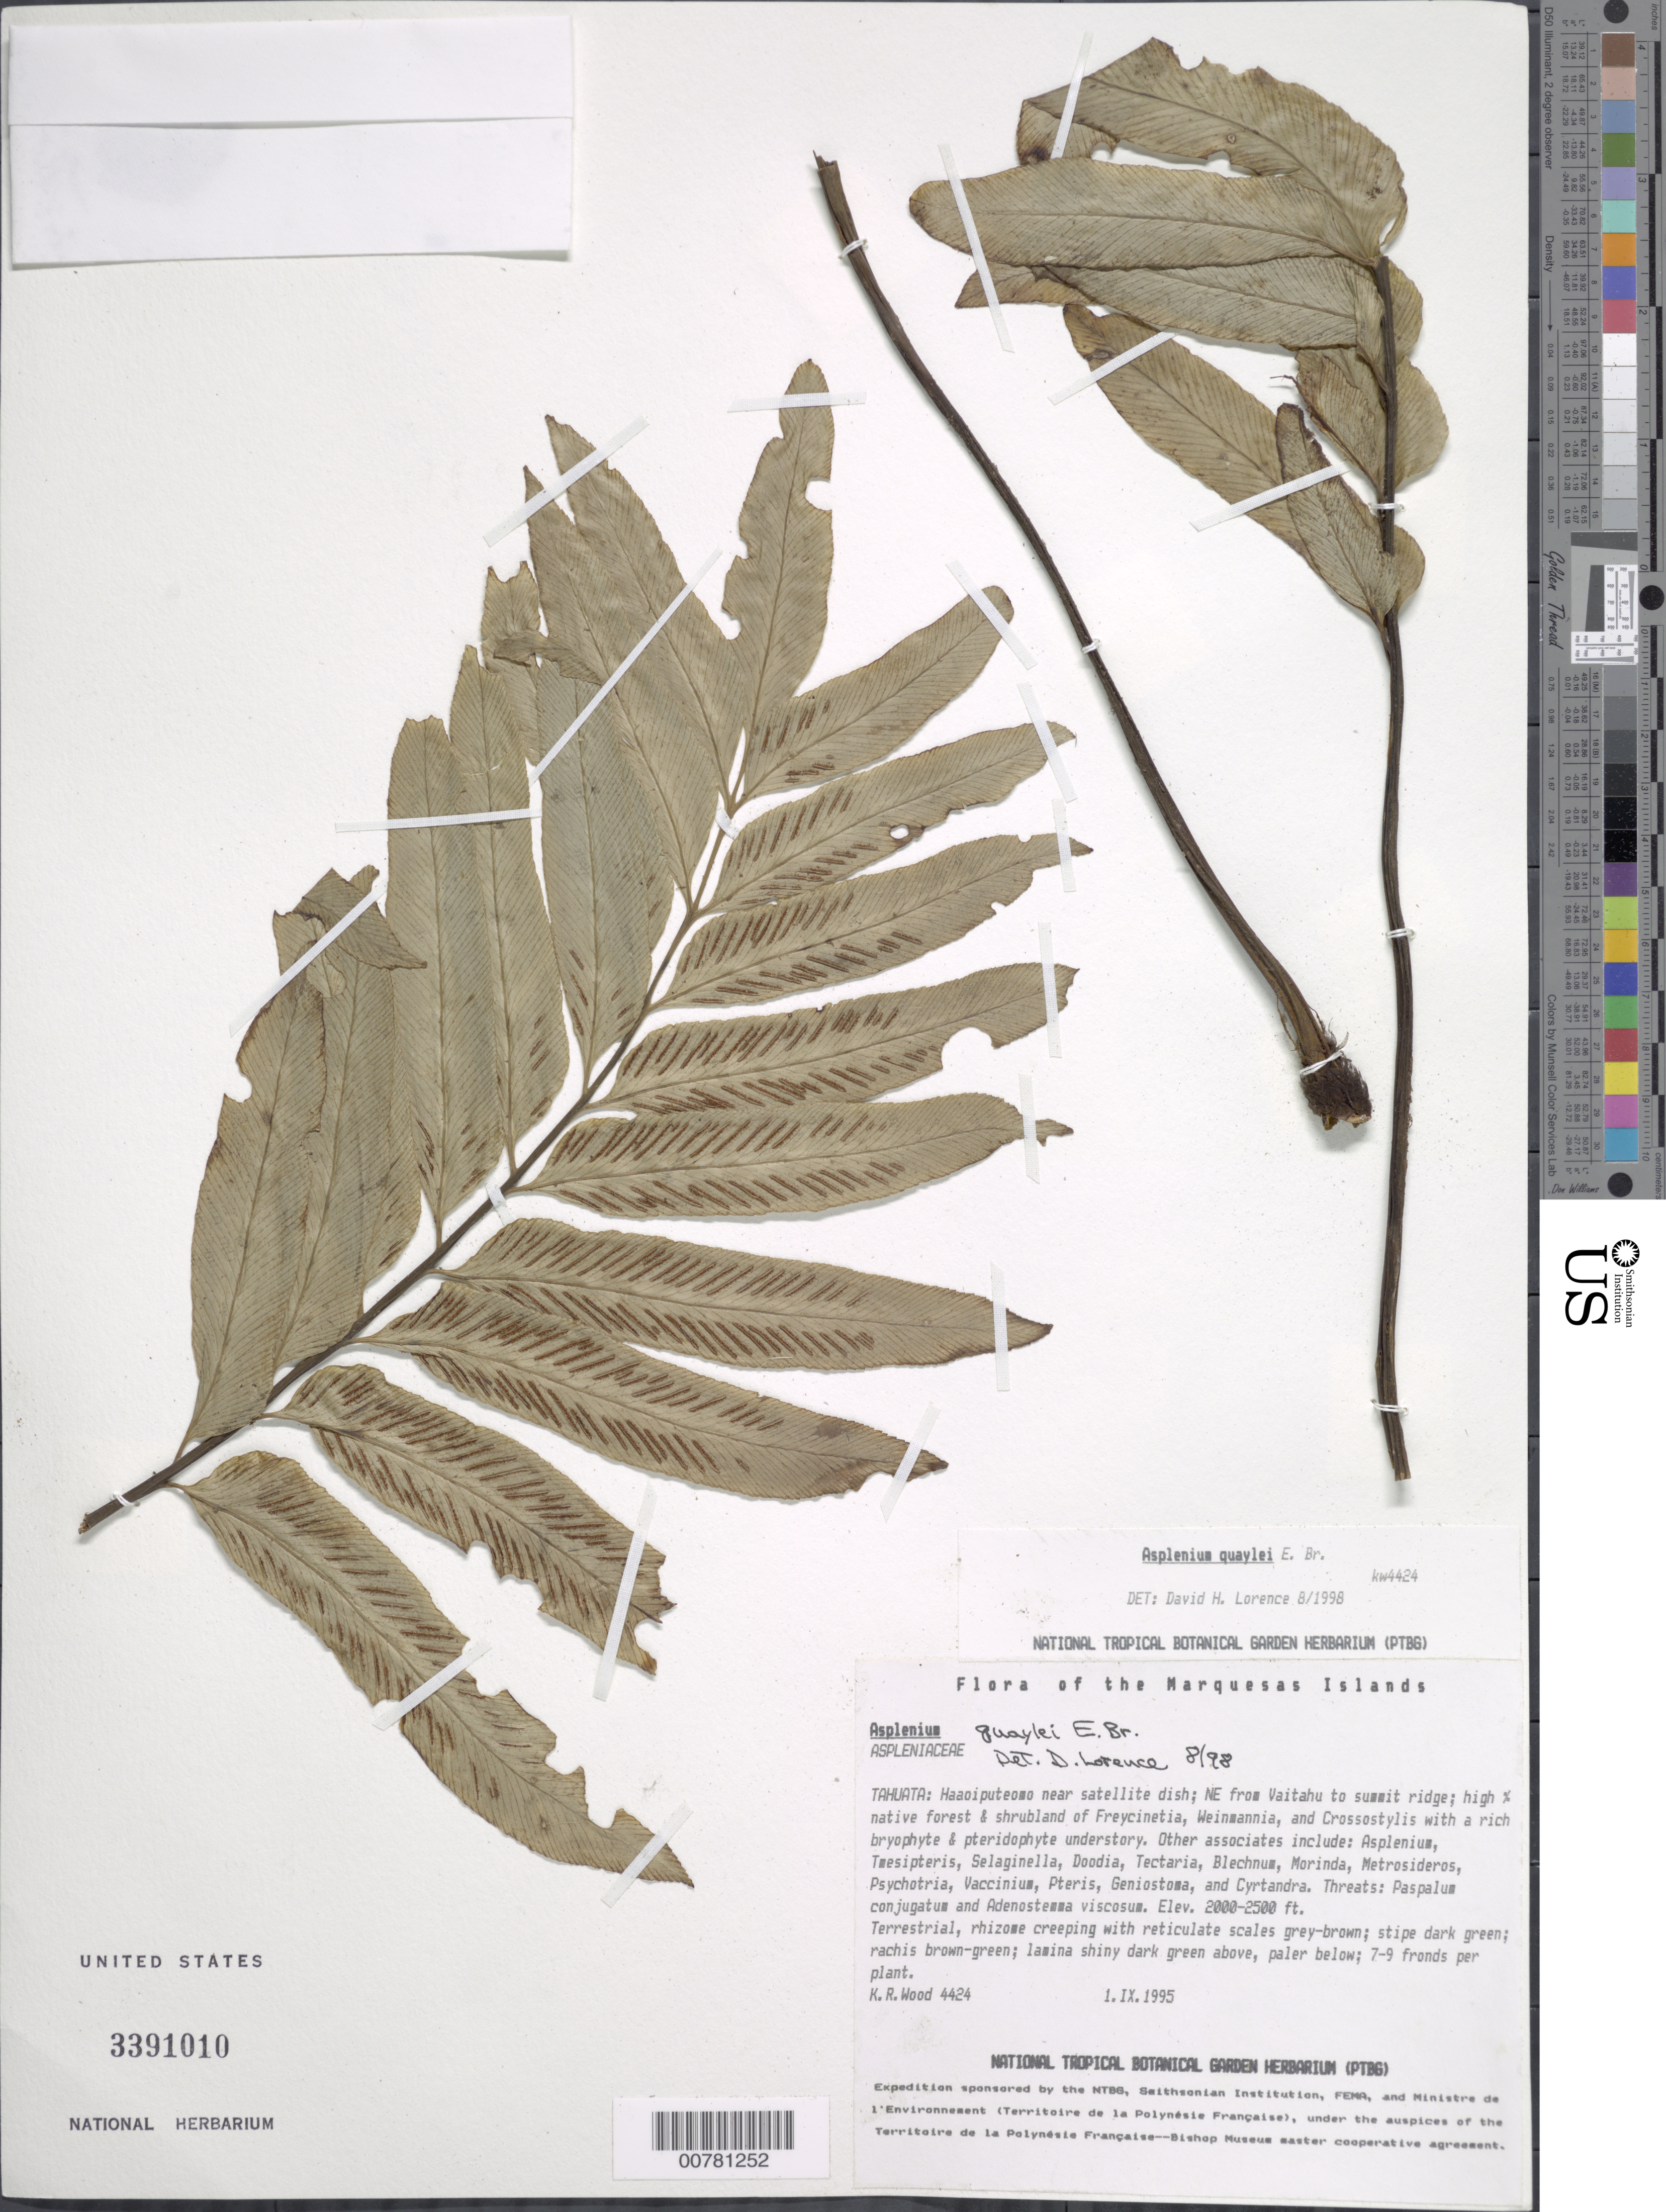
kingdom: Plantae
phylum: Tracheophyta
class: Polypodiopsida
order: Polypodiales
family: Aspleniaceae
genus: Asplenium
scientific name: Asplenium quaylei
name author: E.D. Br.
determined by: Lorence, David H., (PTBG), National Tropical Botanical Garden (UNITED STATES)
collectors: K. R. Wood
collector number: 4424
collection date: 1995-09-01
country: French Polynesia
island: Tahuata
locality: Haaoiputeomo near satellite dish, NE from Vaitahu to summit ridge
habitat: Native forest and shrubland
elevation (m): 610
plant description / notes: Paspalum conjugatum and Adenostemma viscosum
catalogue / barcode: US 3391010